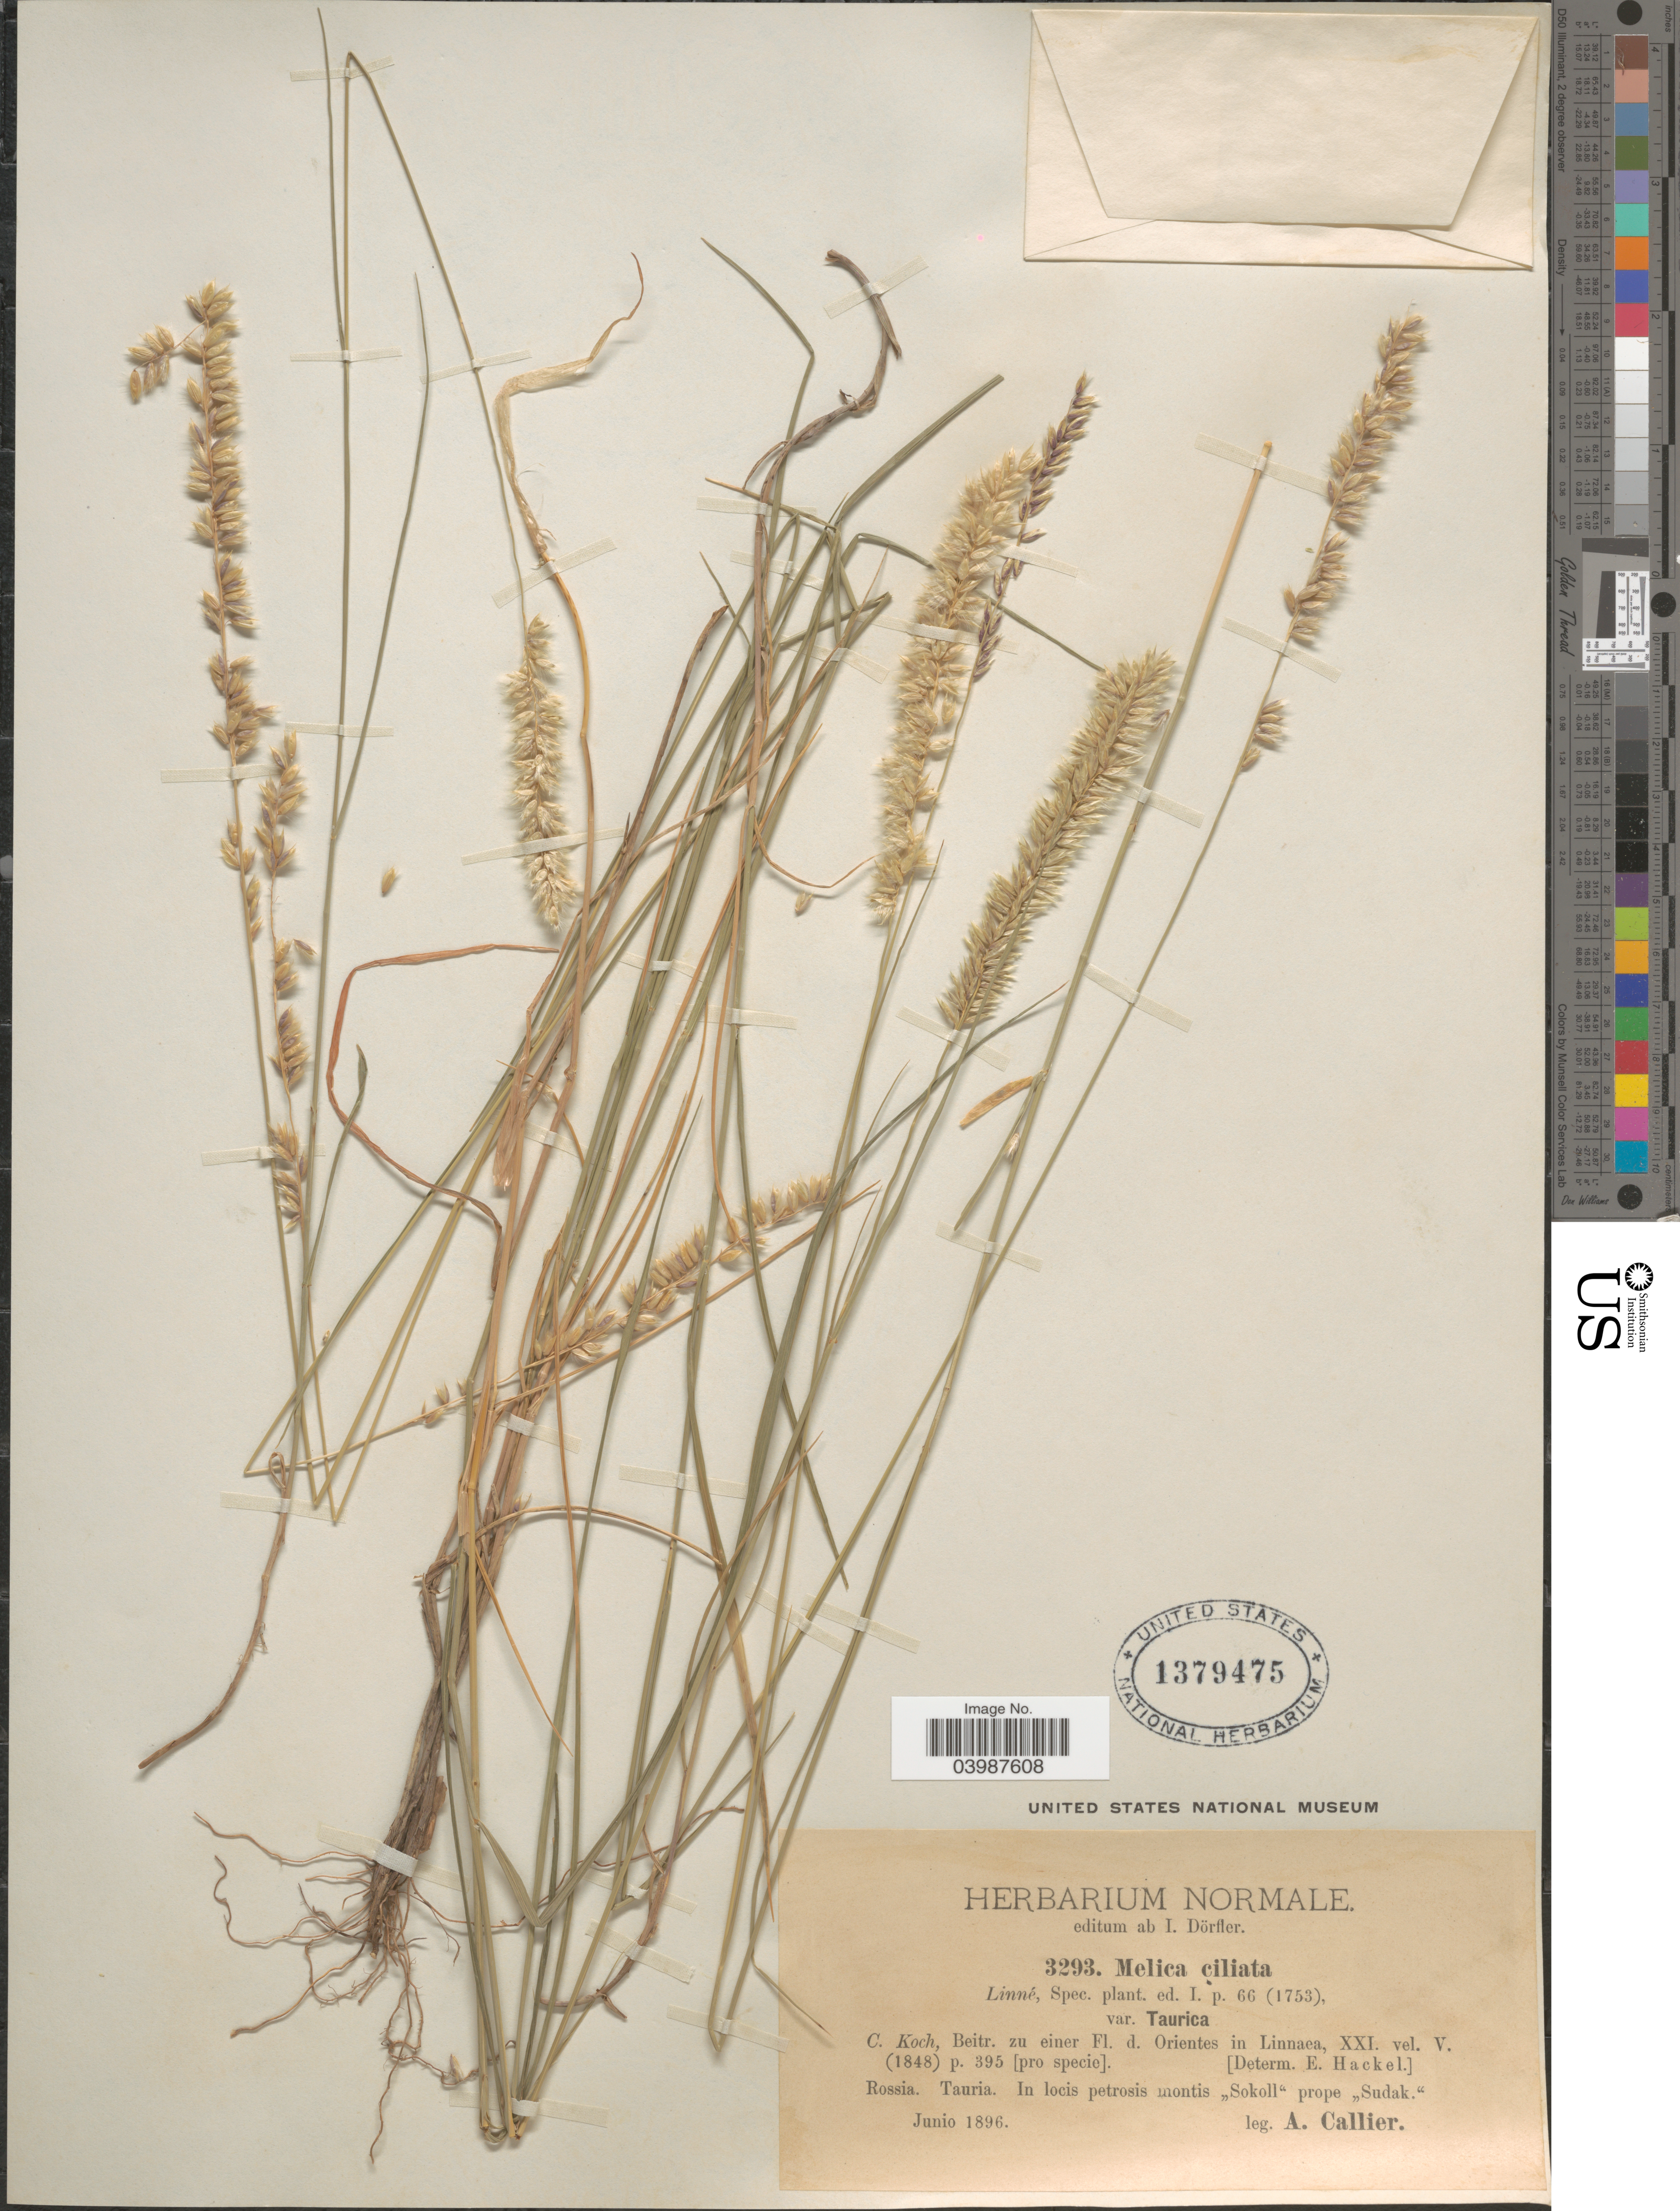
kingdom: Plantae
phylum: Tracheophyta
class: Liliopsida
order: Poales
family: Poaceae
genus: Melica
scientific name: Melica ciliata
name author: L.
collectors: A. Callier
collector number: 3293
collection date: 1896-06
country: Ukraine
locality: Rossia. Tauria. In locis petrosis montis "Sokoll" prope "Sudak".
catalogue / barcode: US 1379475